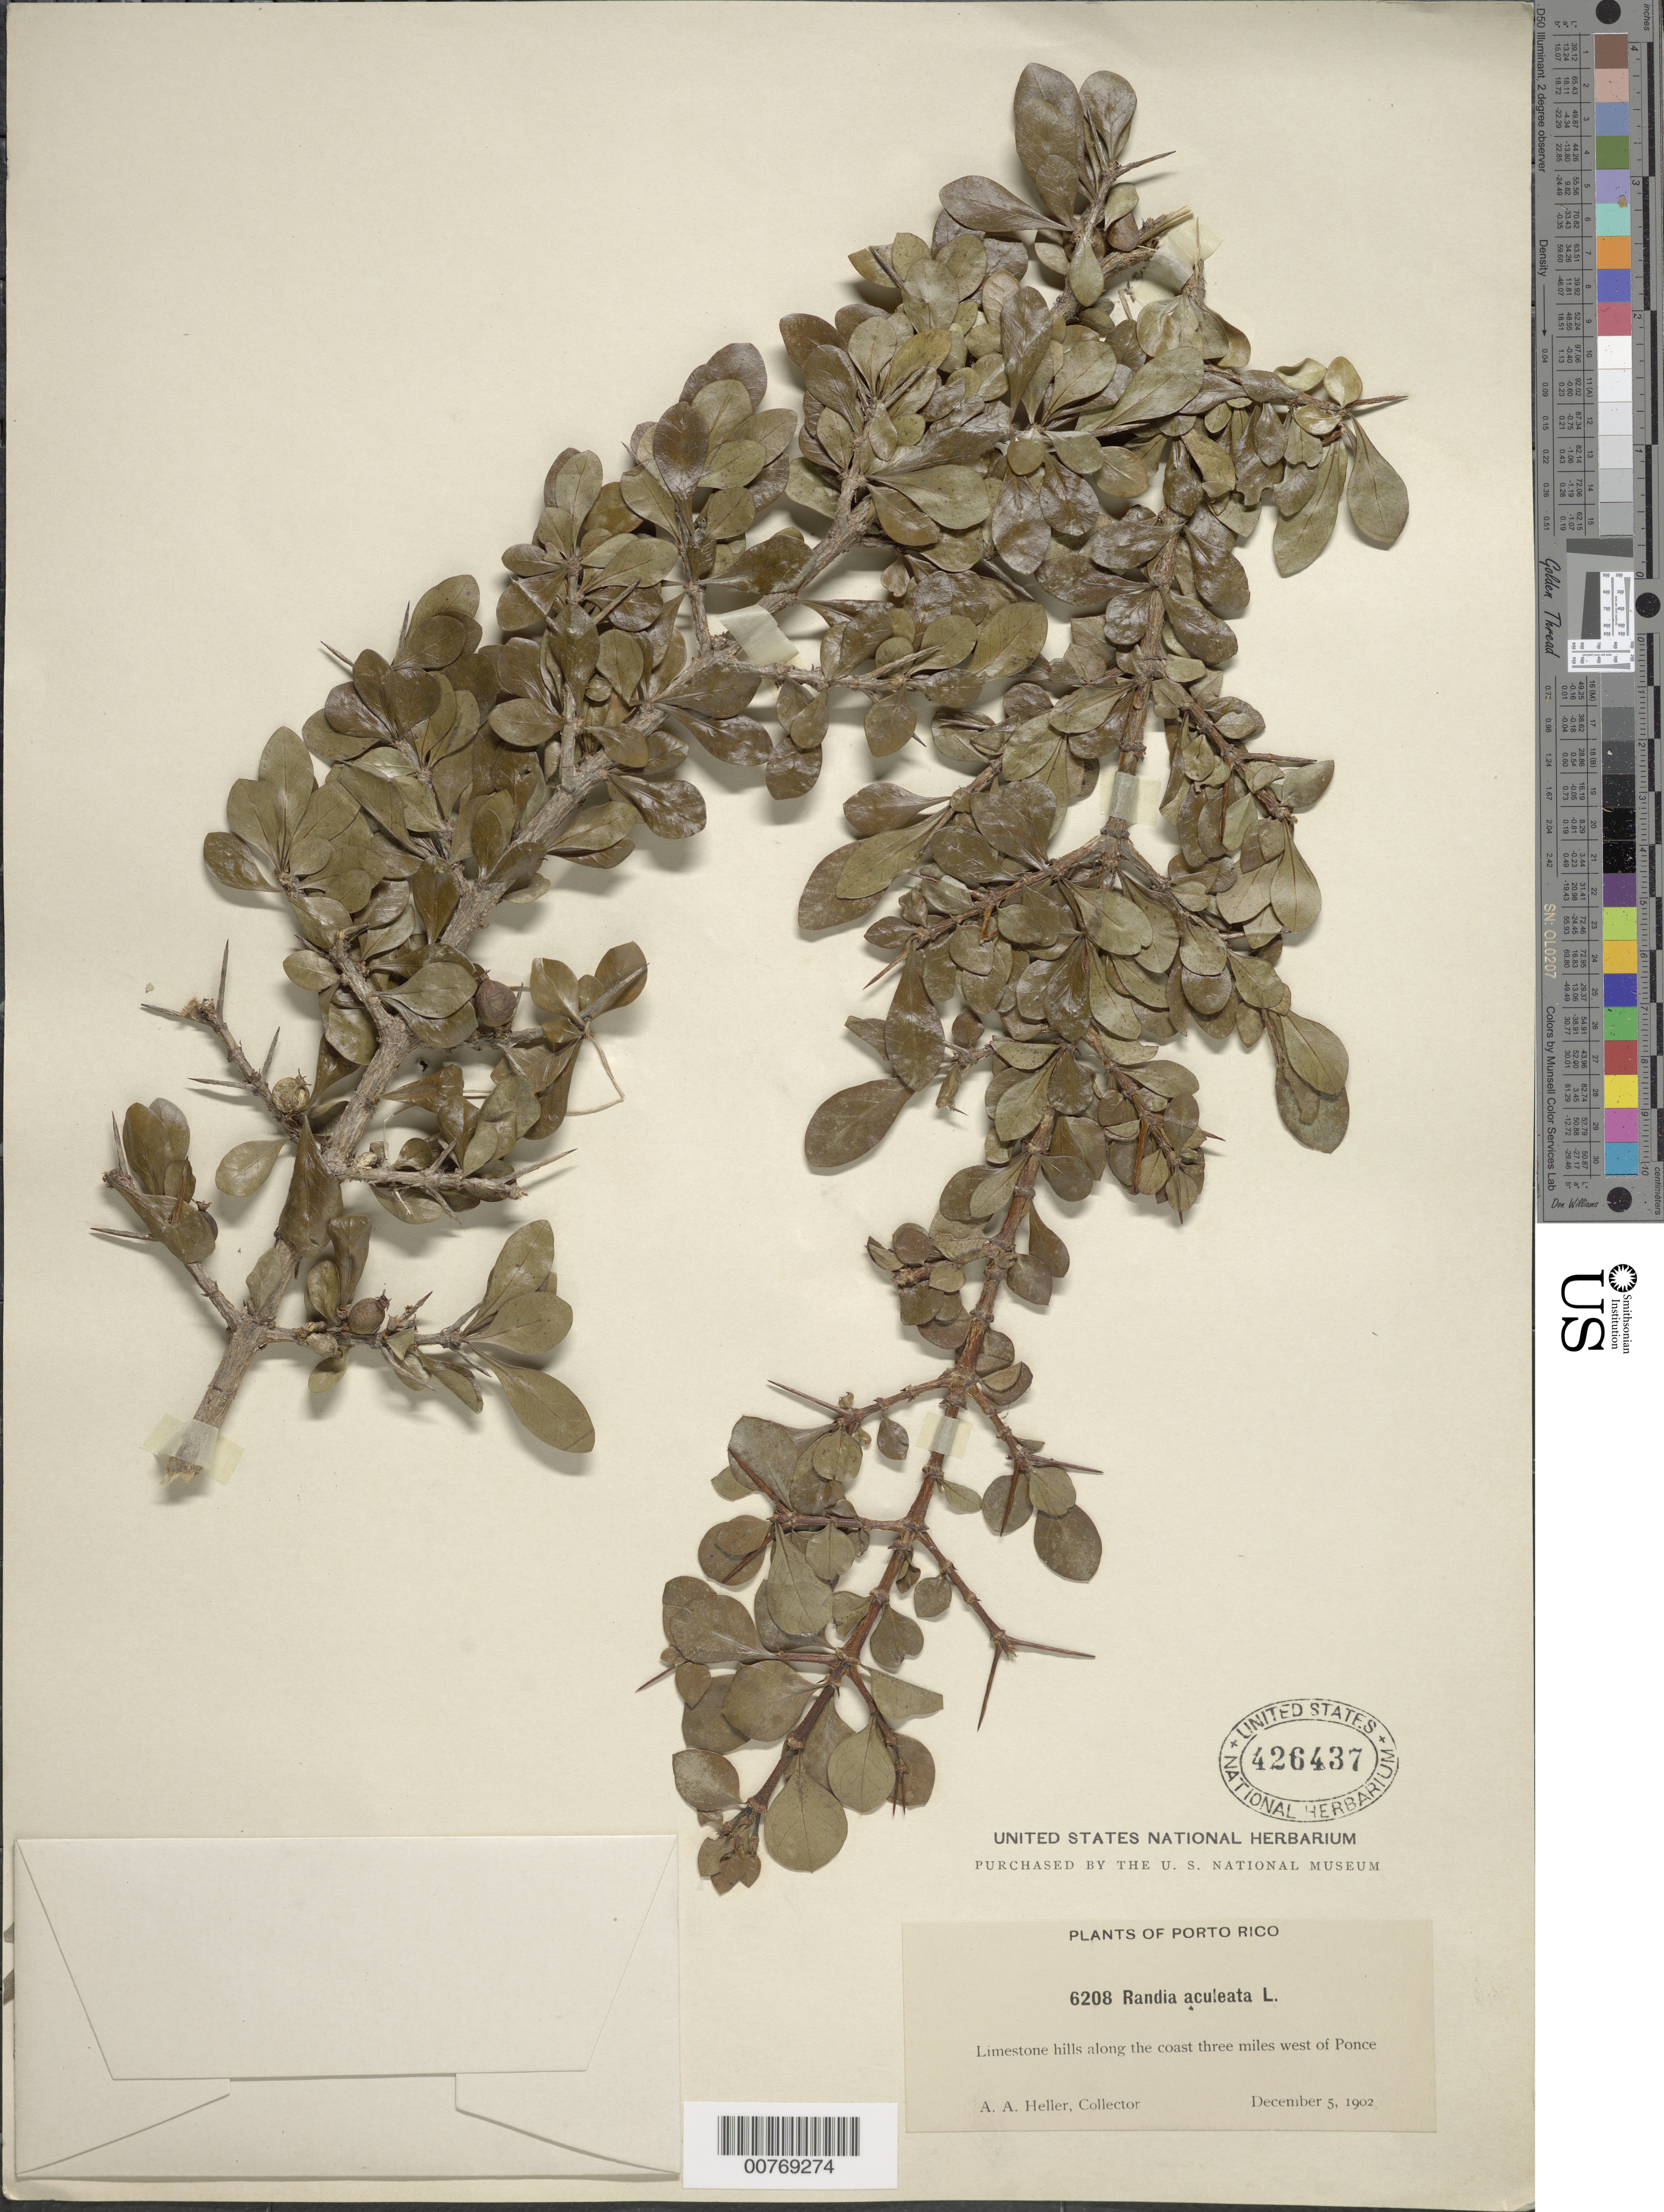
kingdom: Plantae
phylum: Tracheophyta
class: Magnoliopsida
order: Gentianales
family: Rubiaceae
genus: Randia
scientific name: Randia aculeata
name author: L.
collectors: A. A. Heller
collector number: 6208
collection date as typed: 05 Dec 1902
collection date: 1902-12-05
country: Puerto Rico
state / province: Ponce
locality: Limestone hills along the coast, 3 mi W of Ponce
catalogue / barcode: US 426437